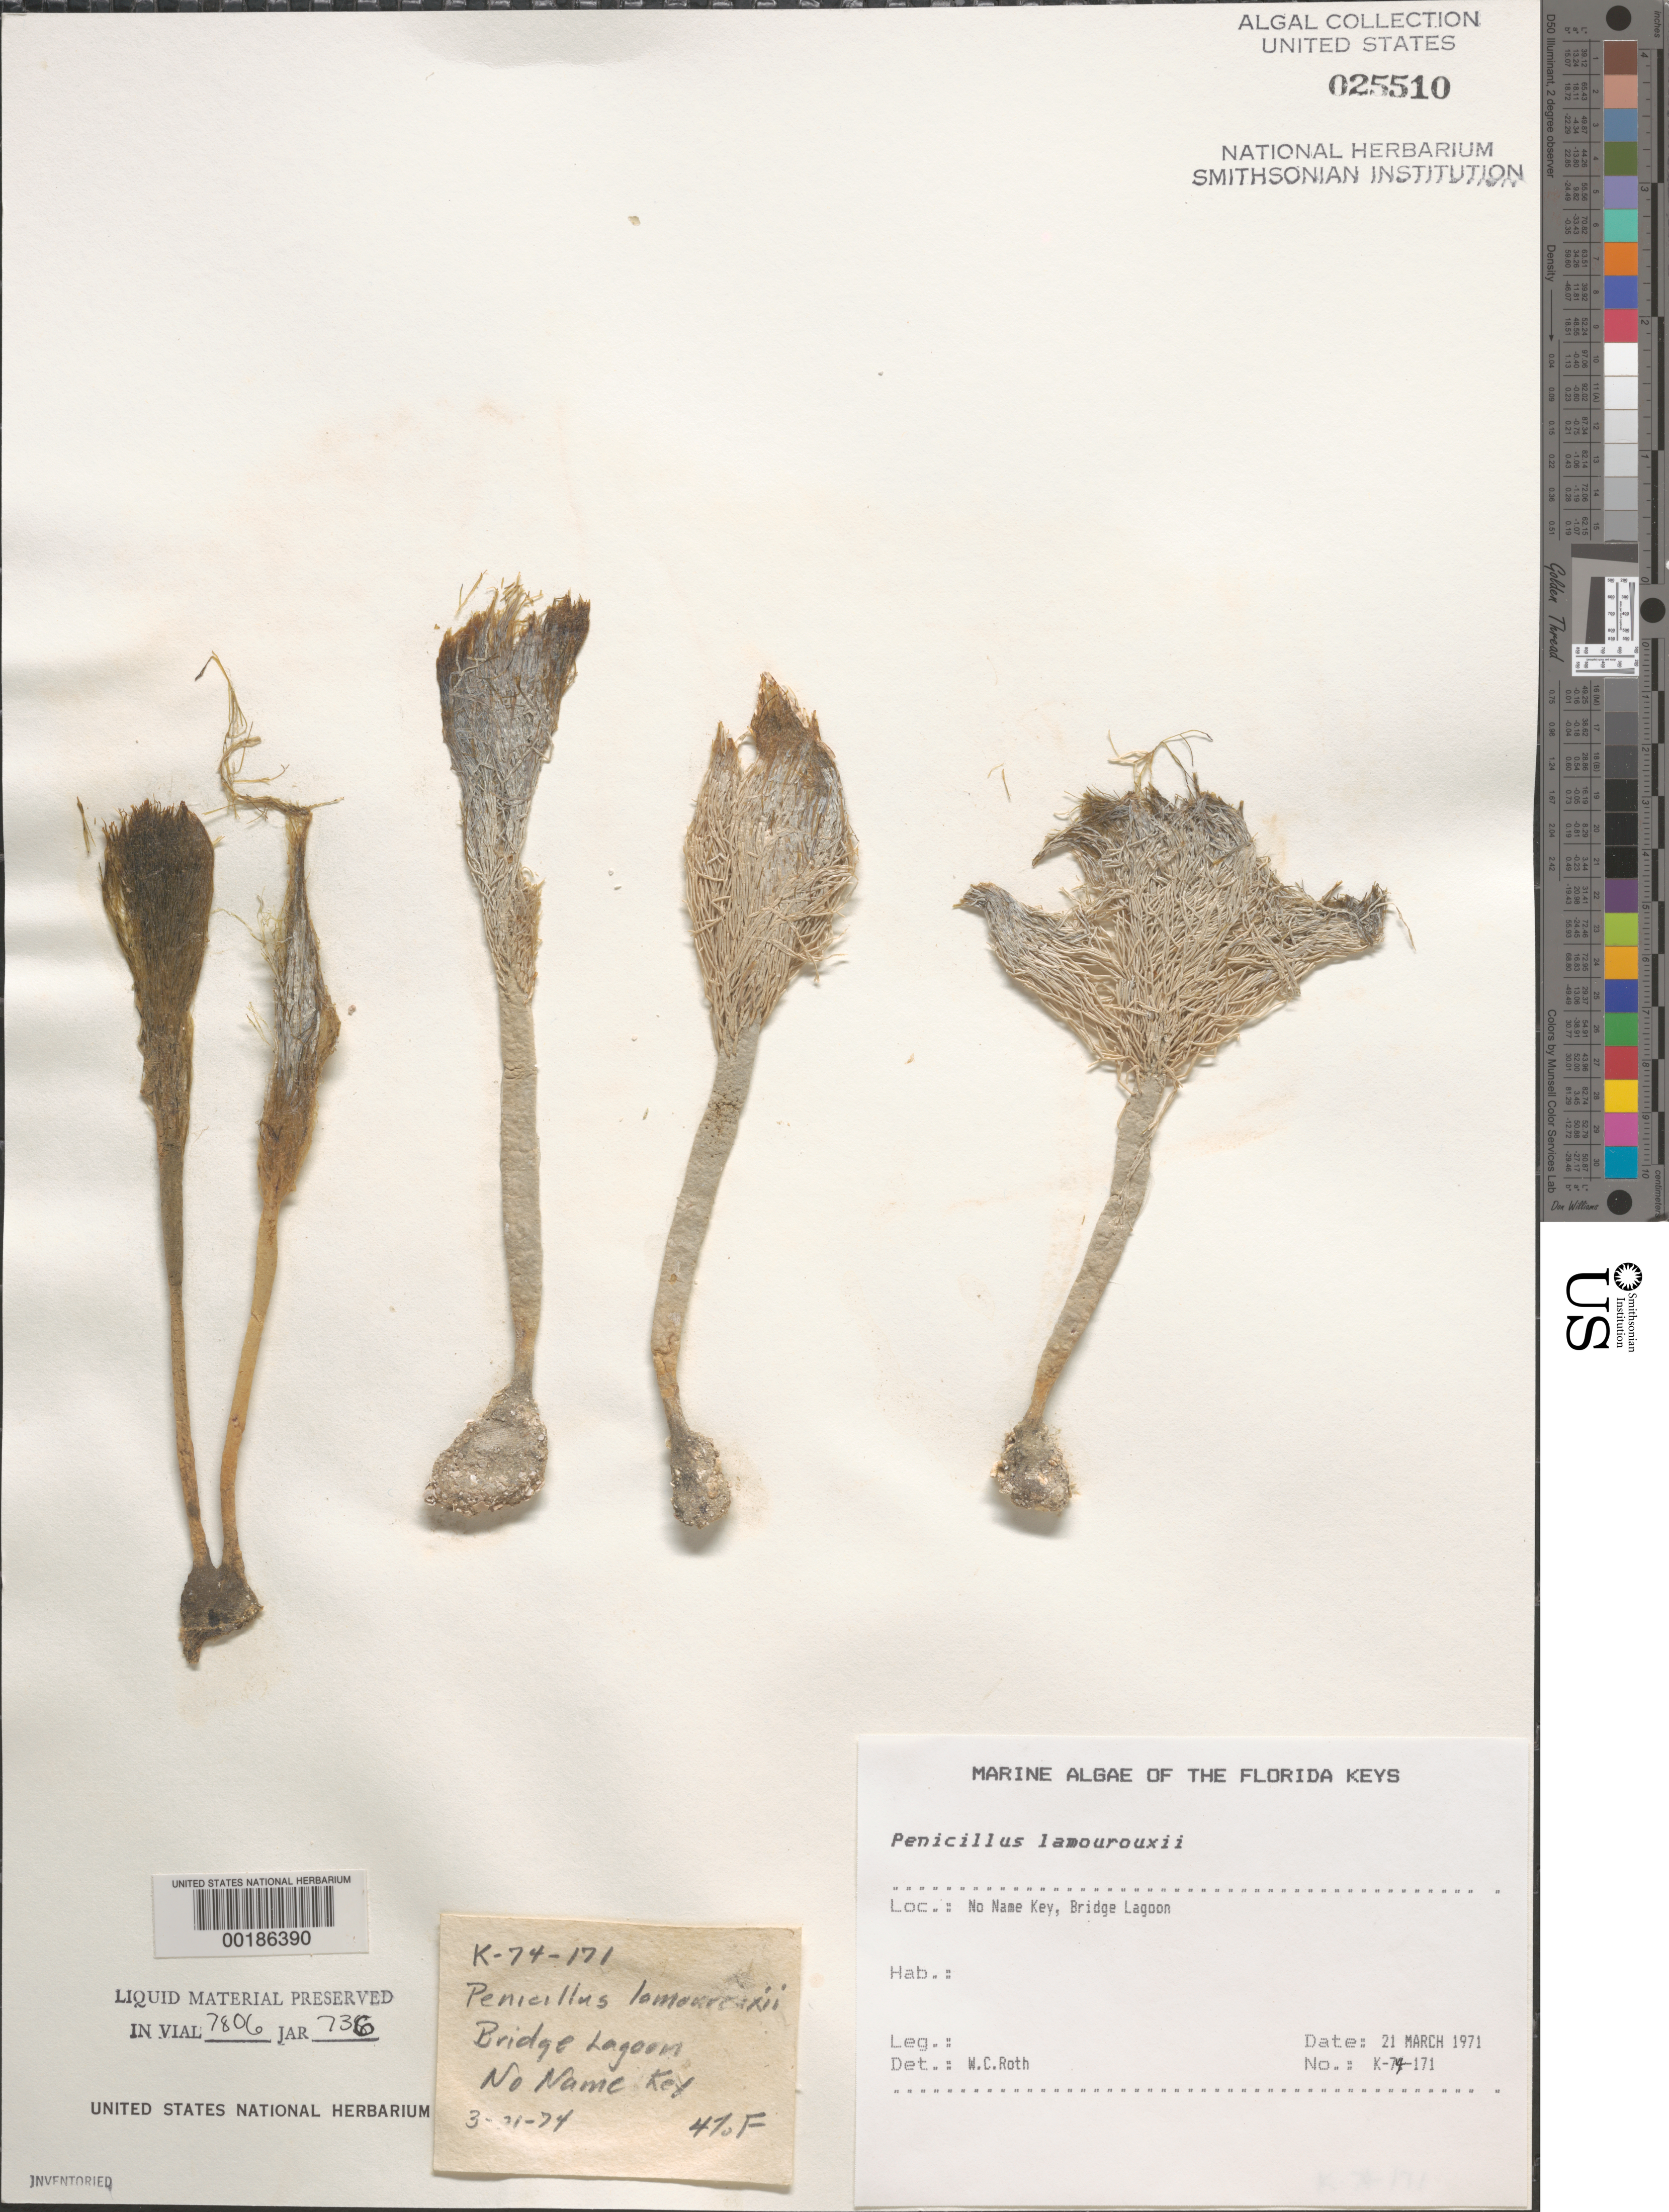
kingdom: Plantae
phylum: Chlorophyta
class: Ulvophyceae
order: Bryopsidales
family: Udoteaceae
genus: Penicillus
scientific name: Penicillus lamourouxii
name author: Decne.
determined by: Roth, W. C.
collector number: K-74-171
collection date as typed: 21 Mar 1971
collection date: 1971-03-21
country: United States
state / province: Florida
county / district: Monroe County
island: No Name Key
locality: Boogie Bridge lagoon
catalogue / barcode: US 25510